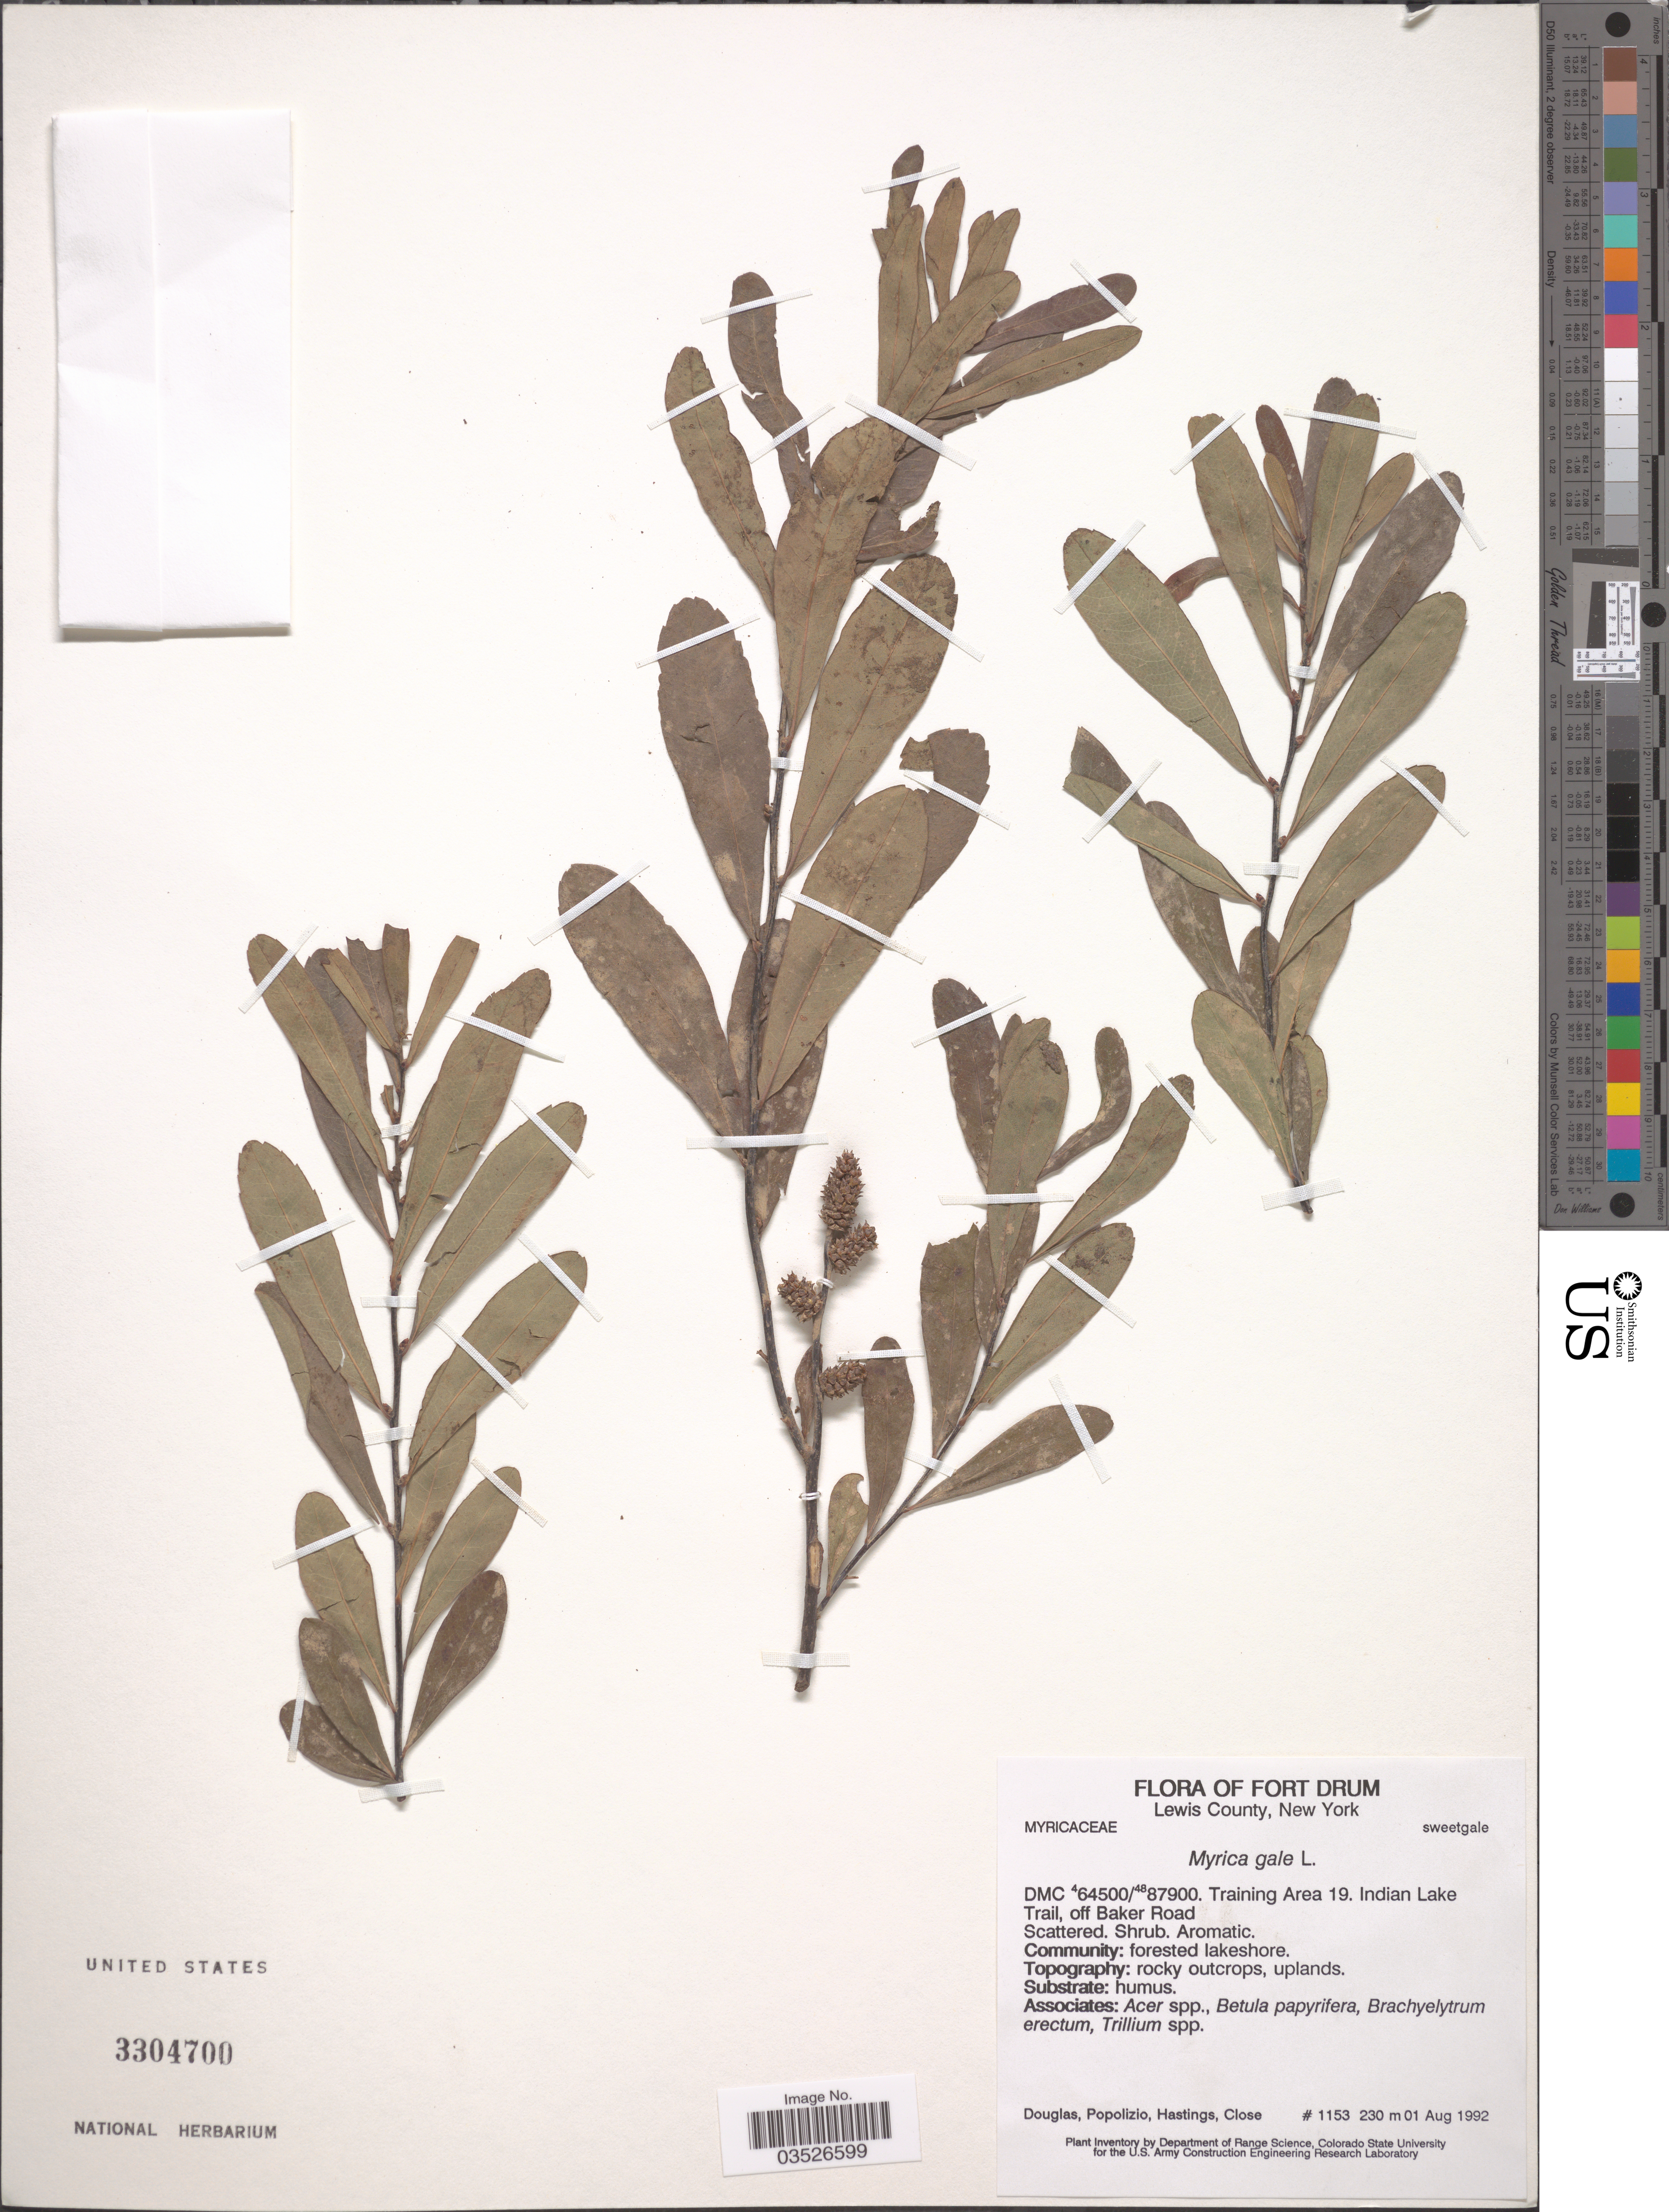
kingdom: Plantae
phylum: Tracheophyta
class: Magnoliopsida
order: Fagales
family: Myricaceae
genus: Myrica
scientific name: Myrica gale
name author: L.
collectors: P. Douglas, Popolizio, Hastings & Close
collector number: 1153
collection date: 1992-08-01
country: United States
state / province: New York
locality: Fort Drum. Lewis County. Training Area 19, Indian Lake Trail, off Baker Road.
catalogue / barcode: US 3304700